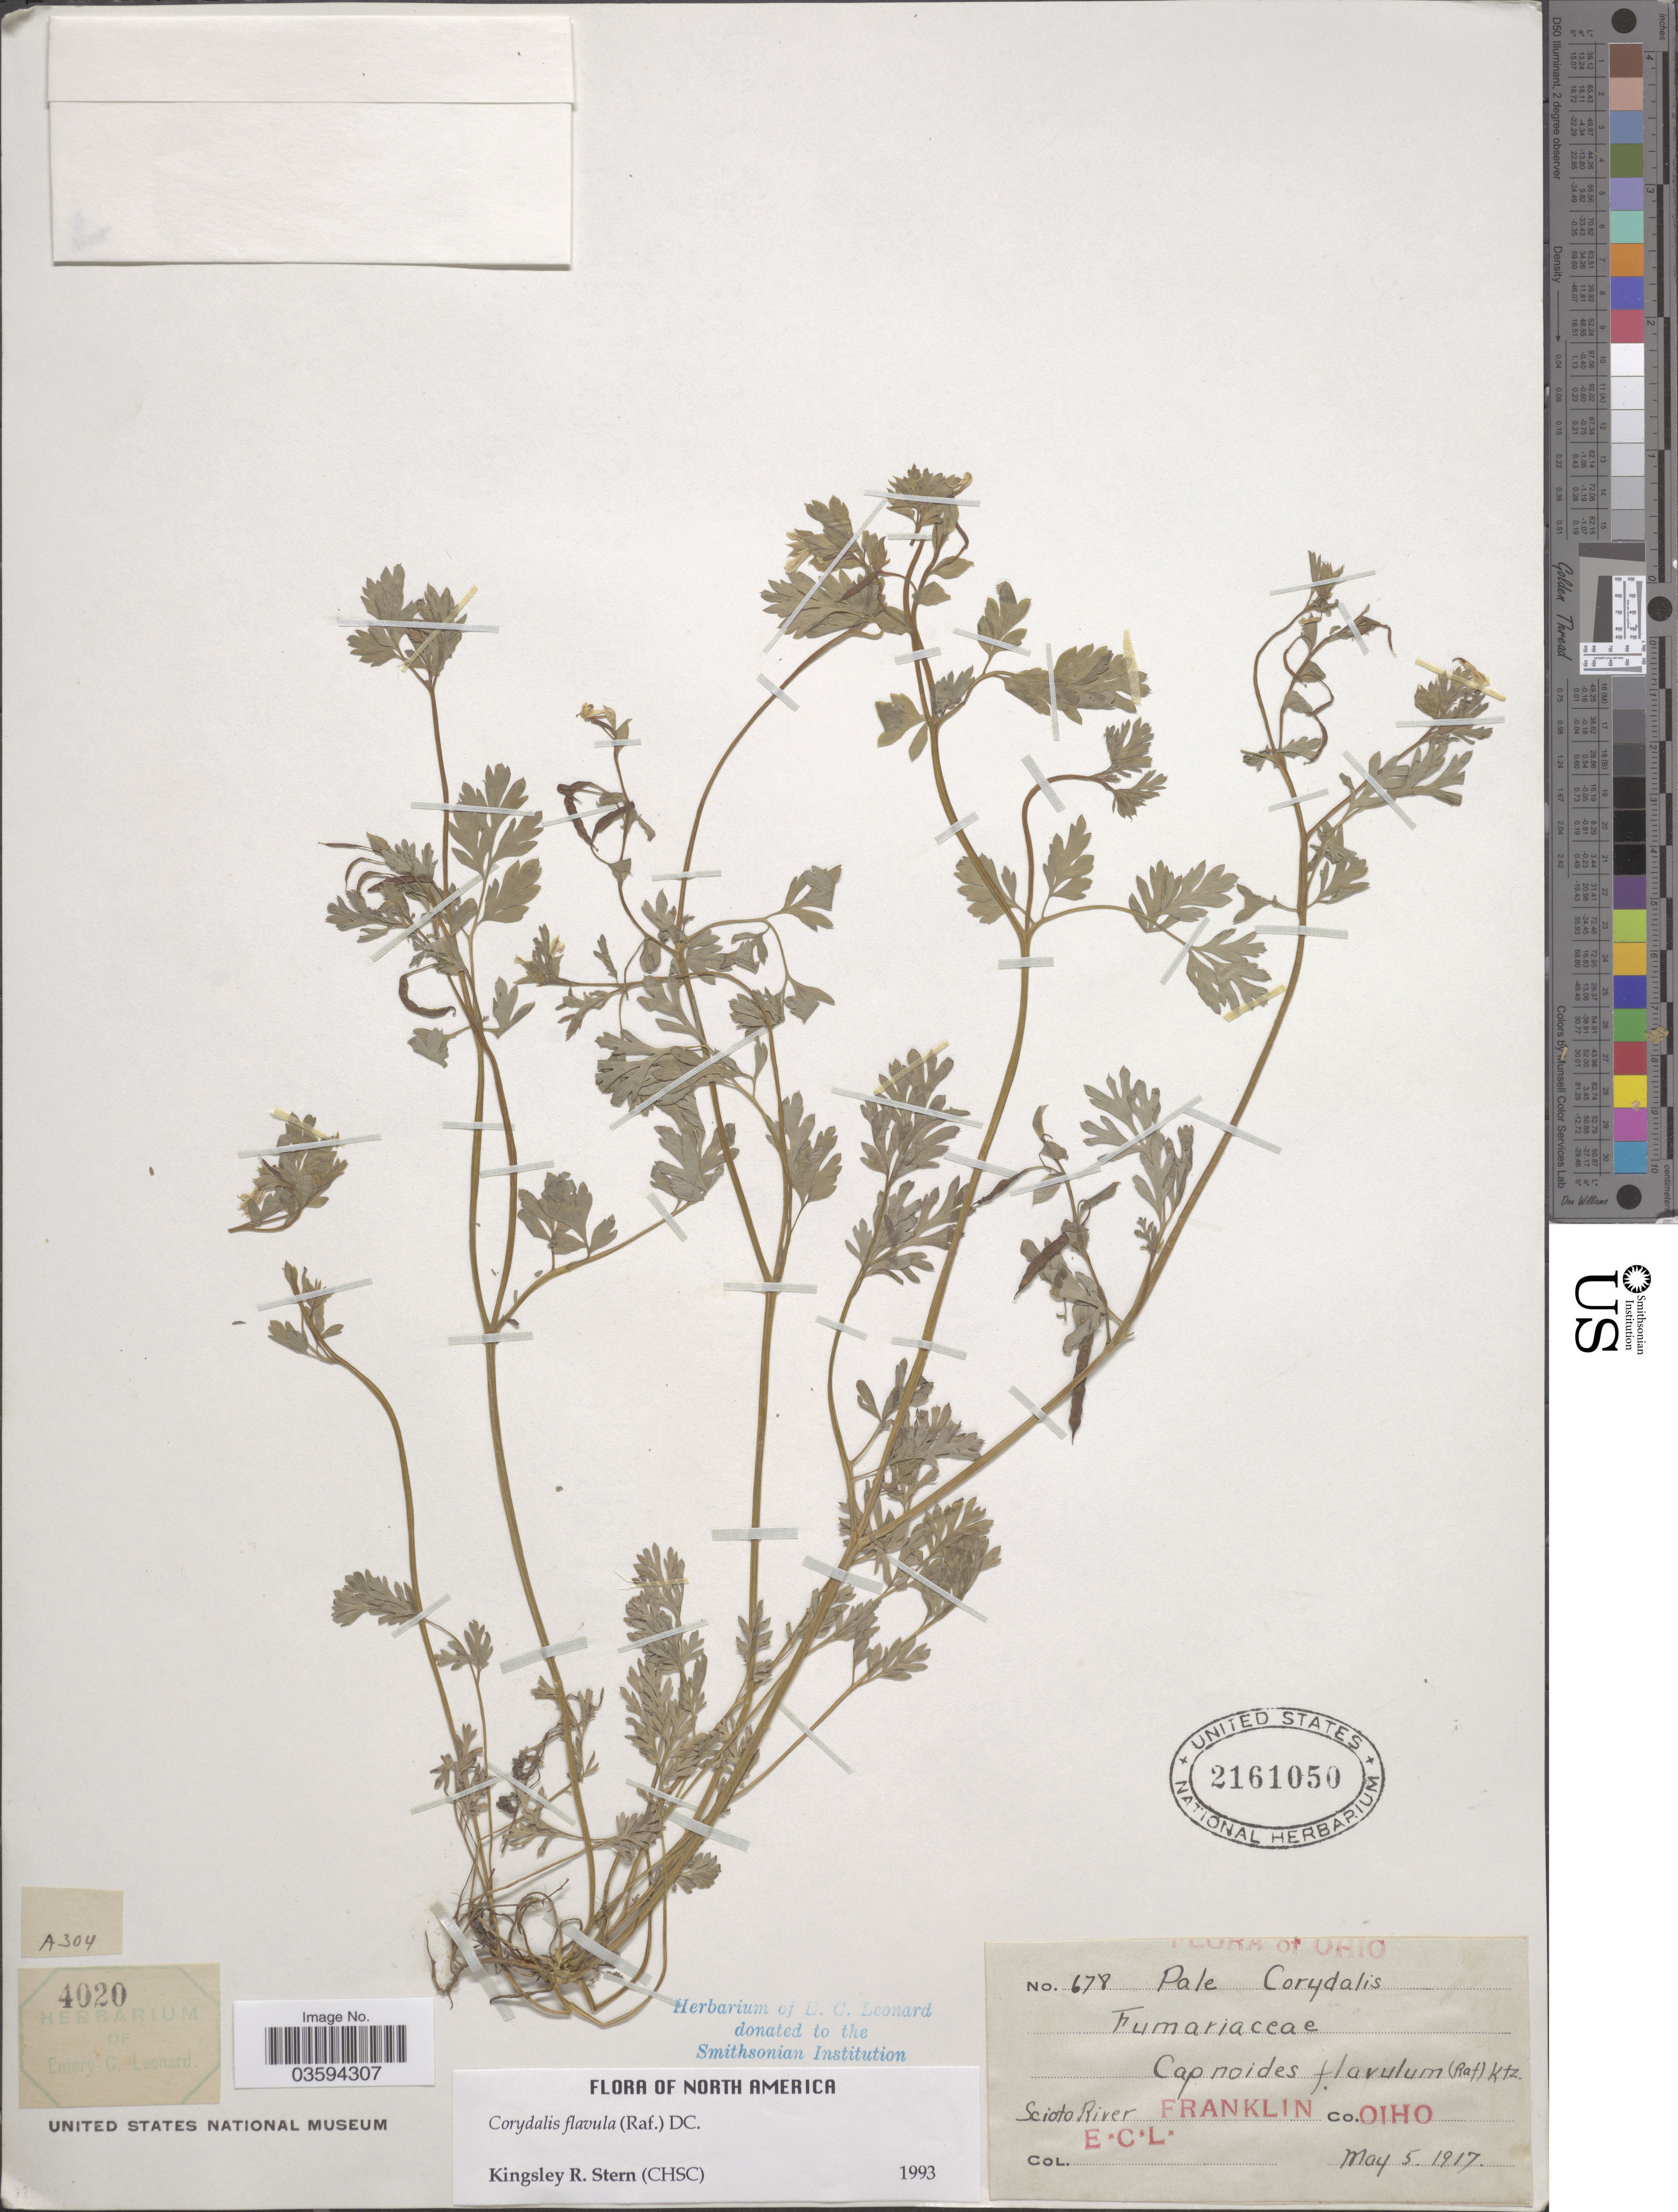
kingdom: Plantae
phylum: Tracheophyta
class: Magnoliopsida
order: Ranunculales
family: Papaveraceae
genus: Corydalis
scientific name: Corydalis flavula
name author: (Raf.) DC.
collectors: E. C. Leonard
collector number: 678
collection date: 1917-05-05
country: United States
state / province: Ohio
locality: Scioto River, Franklin Co.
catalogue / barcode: US 2161050